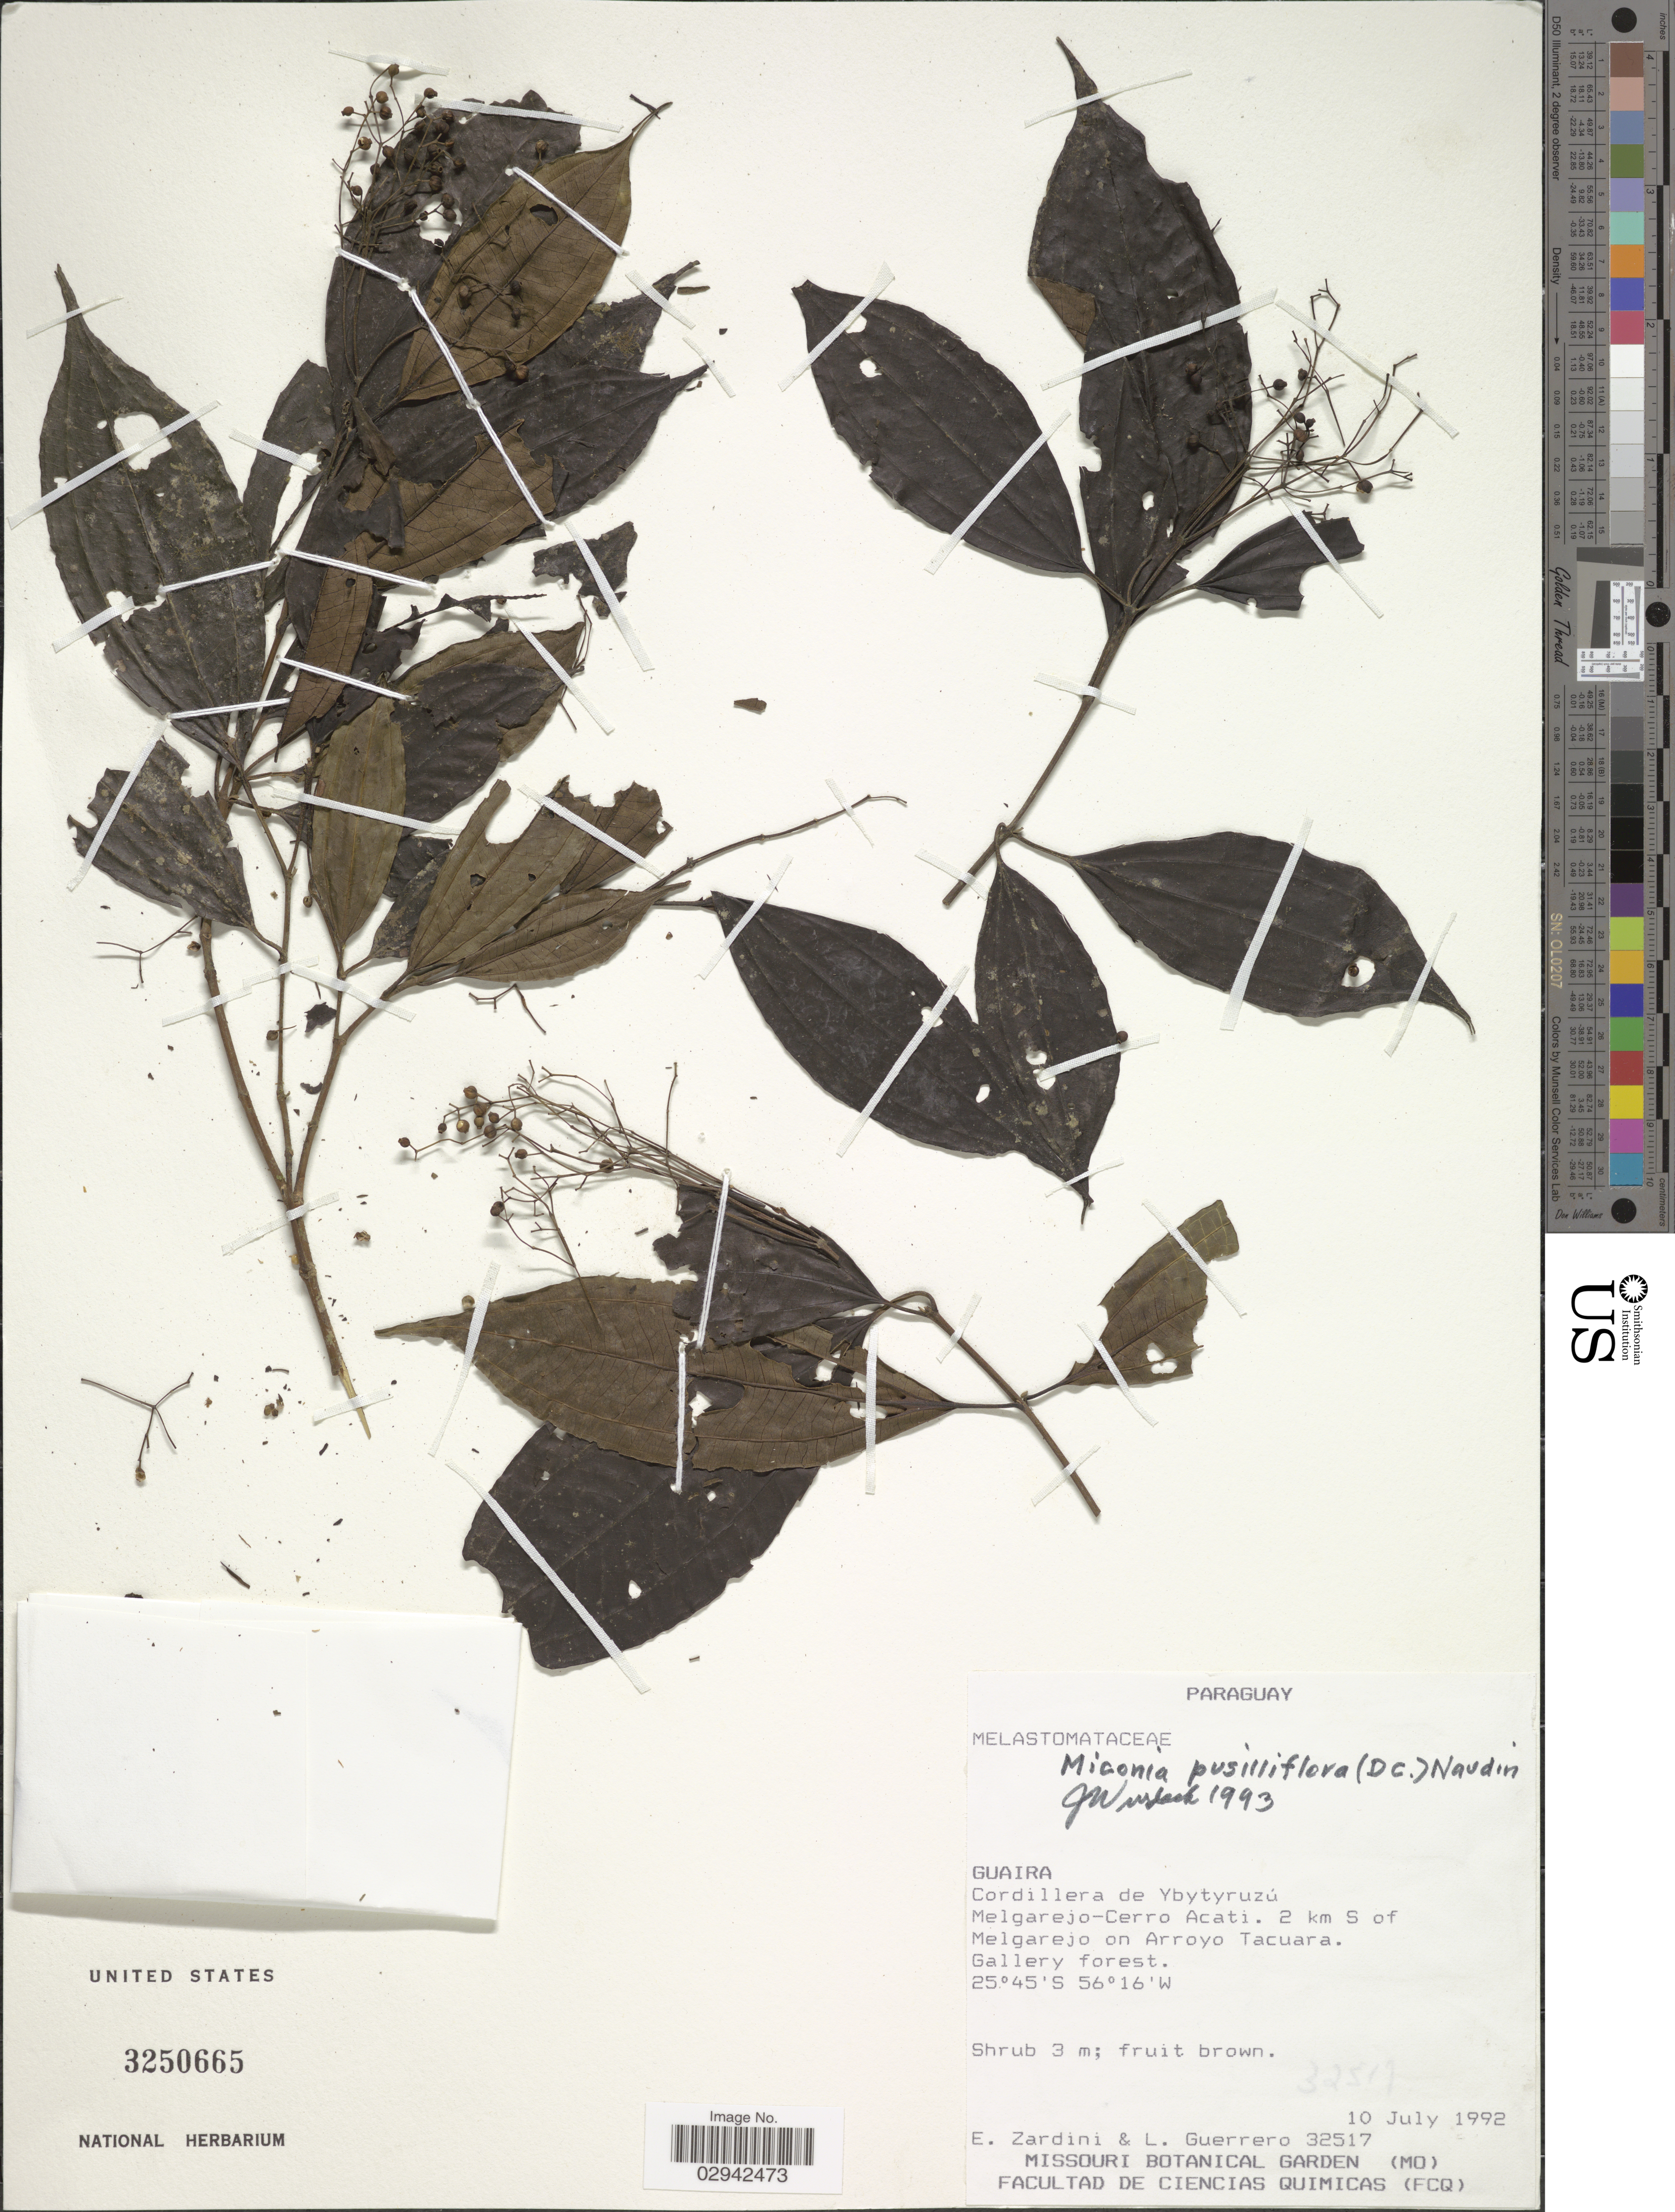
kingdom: Plantae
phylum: Tracheophyta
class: Magnoliopsida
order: Myrtales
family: Melastomataceae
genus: Miconia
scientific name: Miconia pusilliflora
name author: Triana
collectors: E. Zardini & L. Guerrero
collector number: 32517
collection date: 1992-07-10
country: Paraguay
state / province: Guaira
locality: Cordillera de Ybytyruzú, Melgarejo-Cerro Acati, 2 km S of Melgarejo on Arroyo Tacuara.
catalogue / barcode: US 3250665